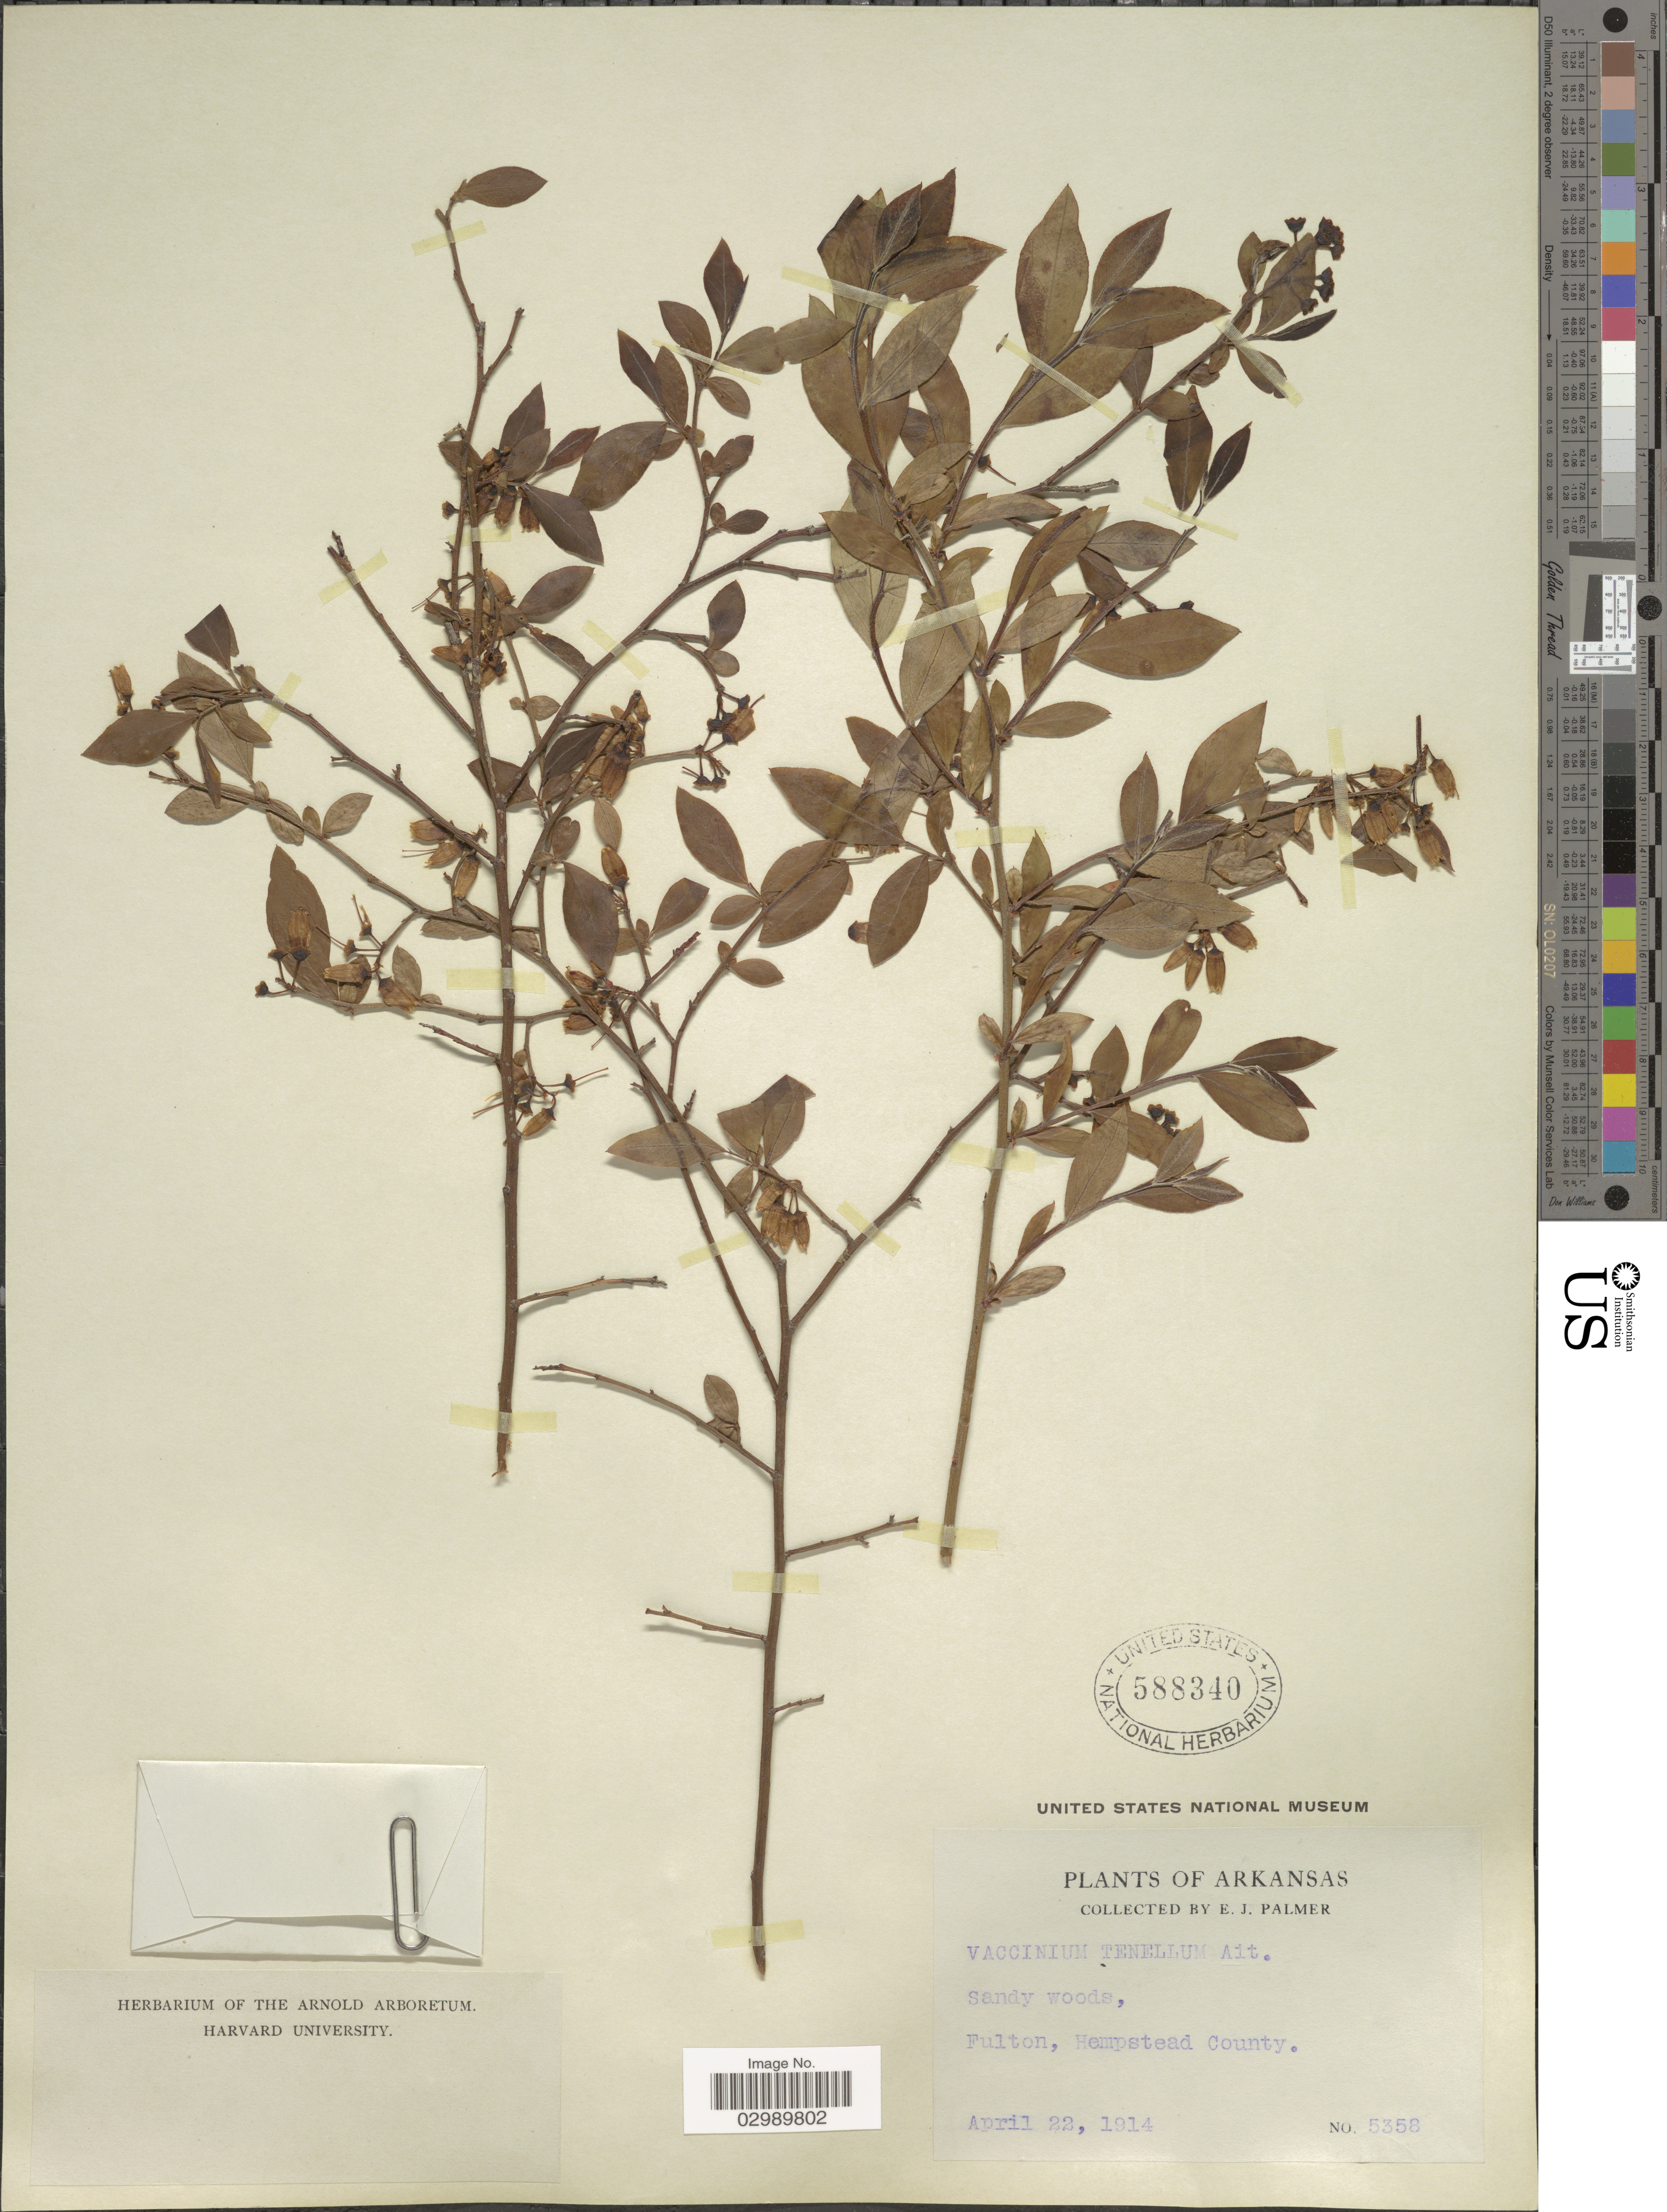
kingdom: Plantae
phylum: Tracheophyta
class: Magnoliopsida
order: Ericales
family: Ericaceae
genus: Vaccinium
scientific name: Vaccinium tenellum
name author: Aiton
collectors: E. J. Palmer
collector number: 5358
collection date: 1914-04-22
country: United States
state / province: Arkansas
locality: Fulton, Hempstead County.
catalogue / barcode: US 588340